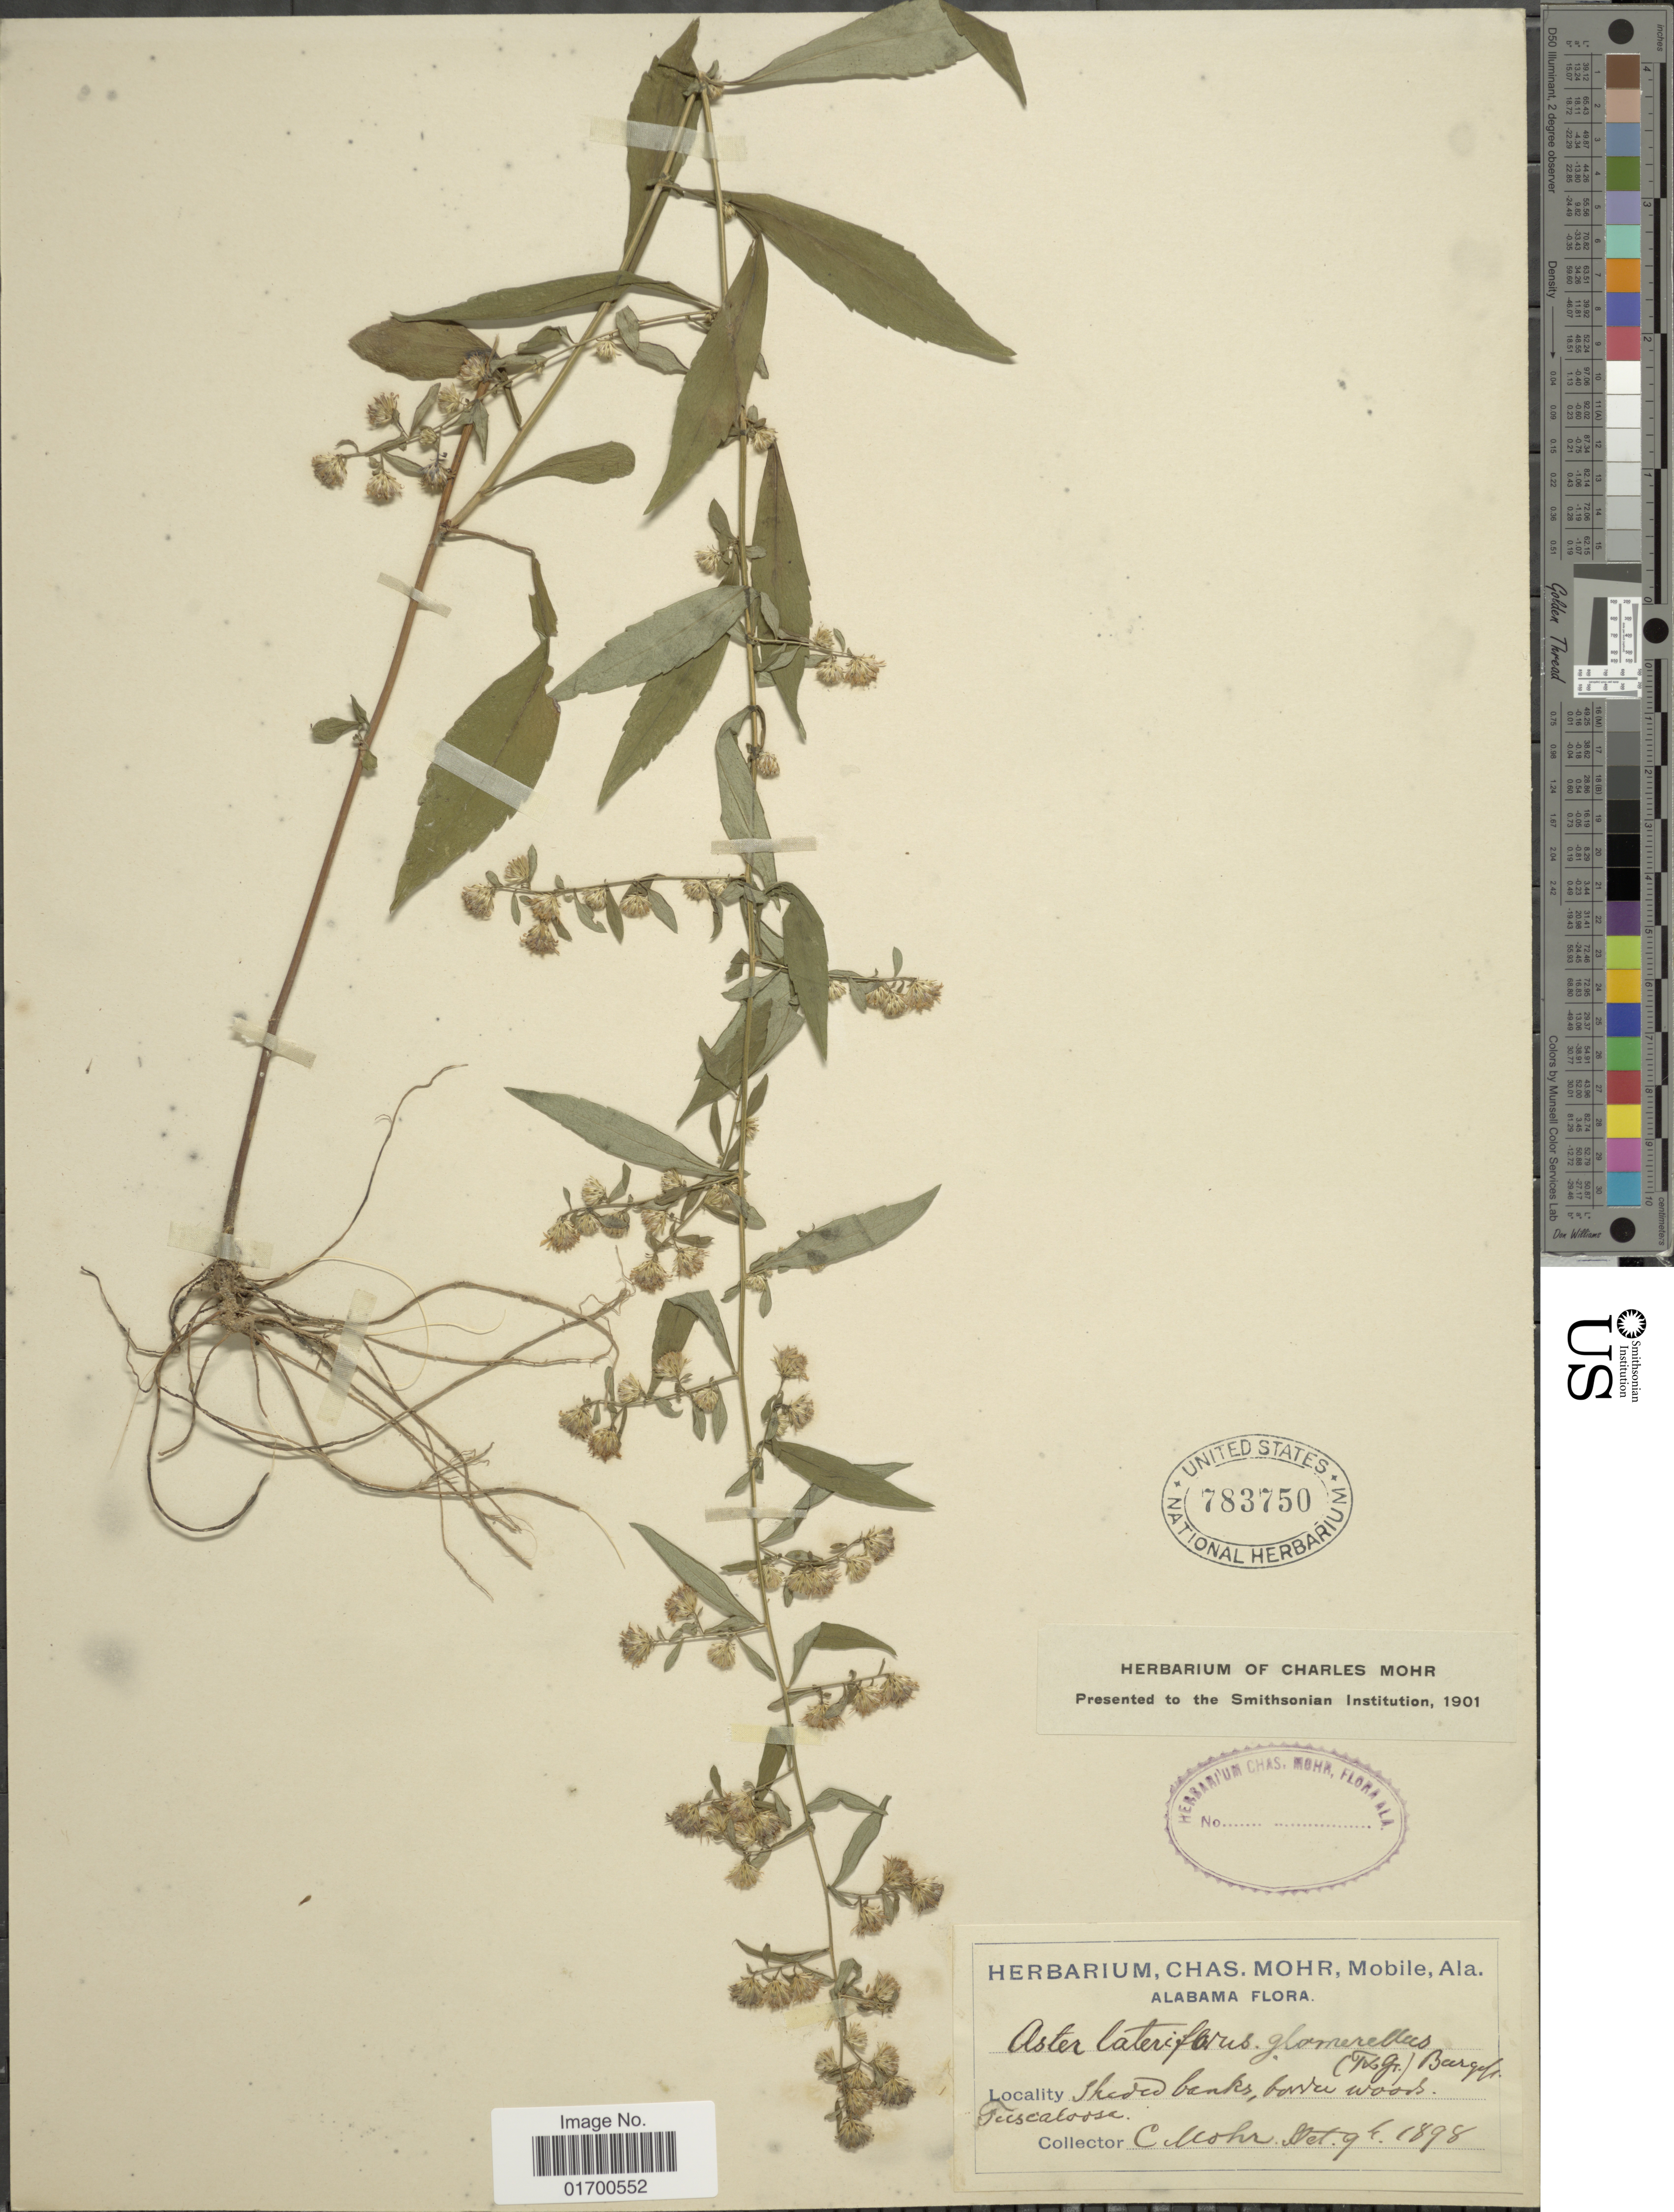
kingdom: Plantae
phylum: Tracheophyta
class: Magnoliopsida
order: Asterales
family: Asteraceae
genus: Symphyotrichum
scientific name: Symphyotrichum lateriflorum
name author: (L.) Á. Löve & D. Löve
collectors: Mohr, C. T. (herbarium)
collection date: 1898-10-09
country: United States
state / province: Alabama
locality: Shaded banks, border woods, Tuscaloosa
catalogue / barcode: US 783750